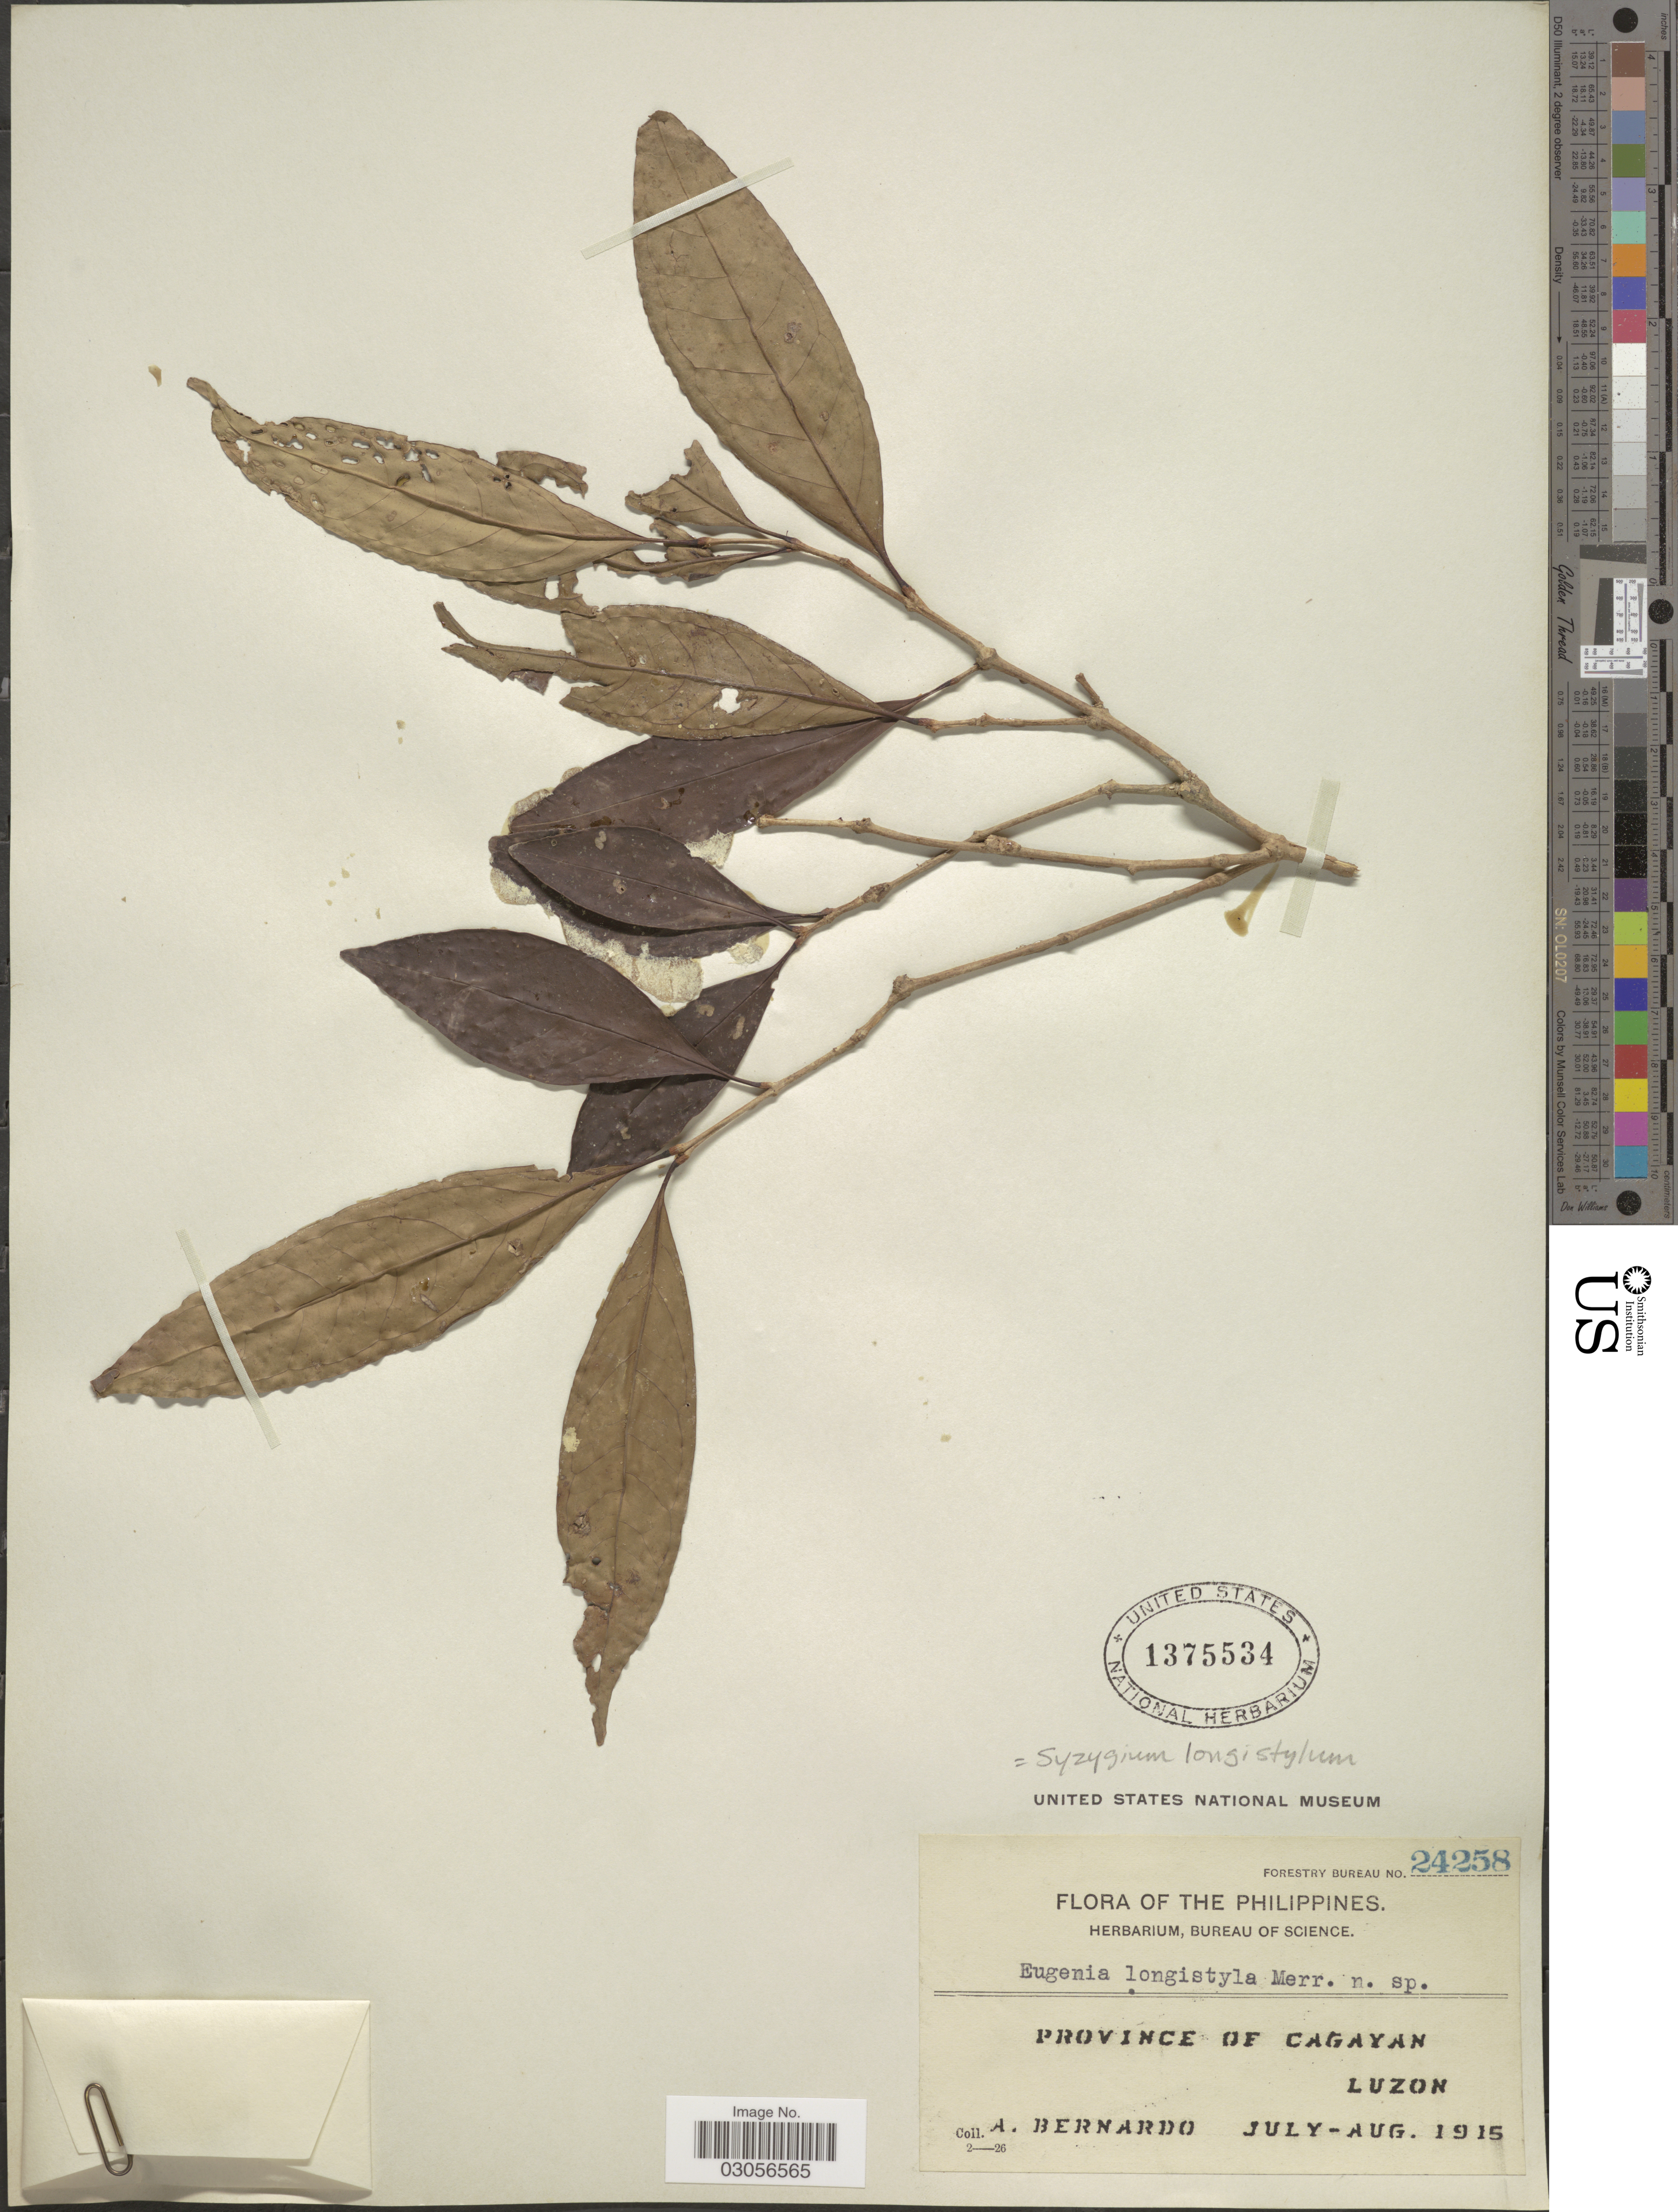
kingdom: Plantae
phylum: Tracheophyta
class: Magnoliopsida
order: Myrtales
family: Myrtaceae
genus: Syzygium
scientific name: Syzygium longistylum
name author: (Merr.) Merr.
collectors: A. Bernardo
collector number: Forestry Bureau 24258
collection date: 1915-07/1915-08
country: Philippines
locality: Province of Cagayan, Luzon.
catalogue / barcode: US 1375534